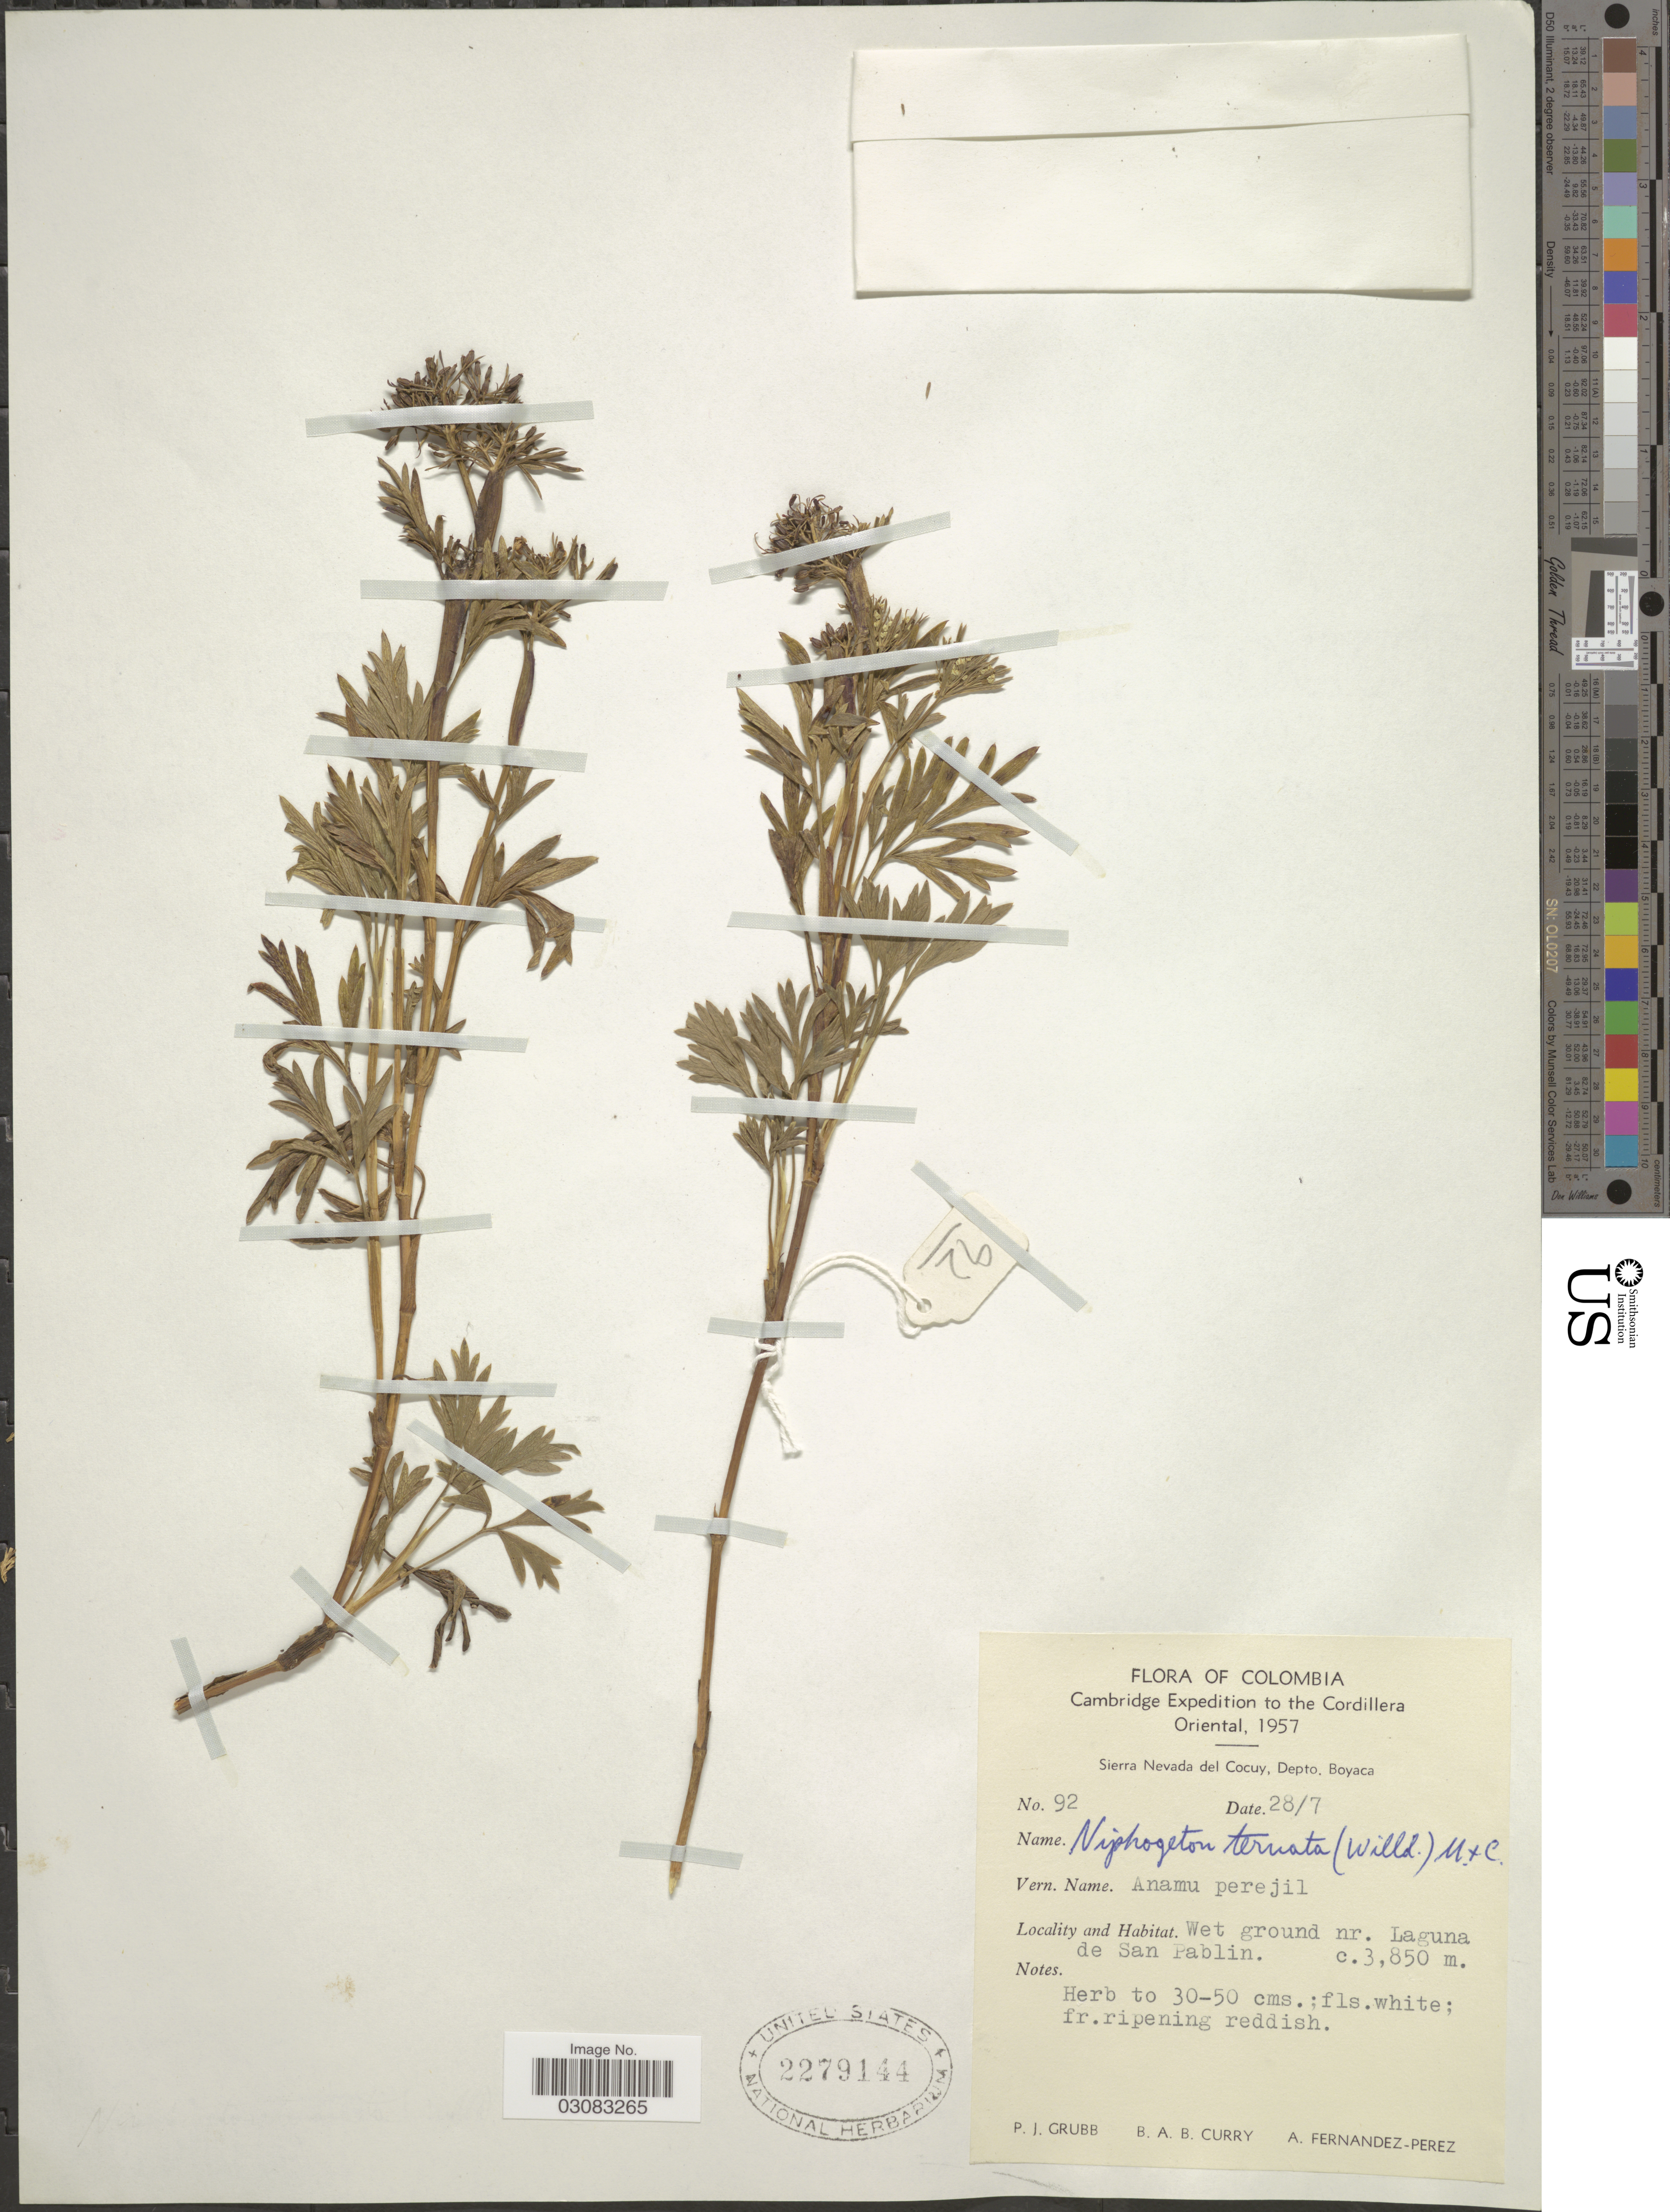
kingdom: Plantae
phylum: Tracheophyta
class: Magnoliopsida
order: Apiales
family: Apiaceae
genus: Niphogeton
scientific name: Niphogeton ternata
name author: (Willd. ex Schltr.) Mathias & Constance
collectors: P. J. Grubb, B. A. B. Curry & A. Fernández-Pérez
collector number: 92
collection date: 1957-07-28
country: Colombia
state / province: Boyacá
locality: Cordillera Oriental. Sierra Nevada del Cocuy, Depto. Boyaca. Nr. Laguna de San Pablin.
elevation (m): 3850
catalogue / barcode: US 2279144